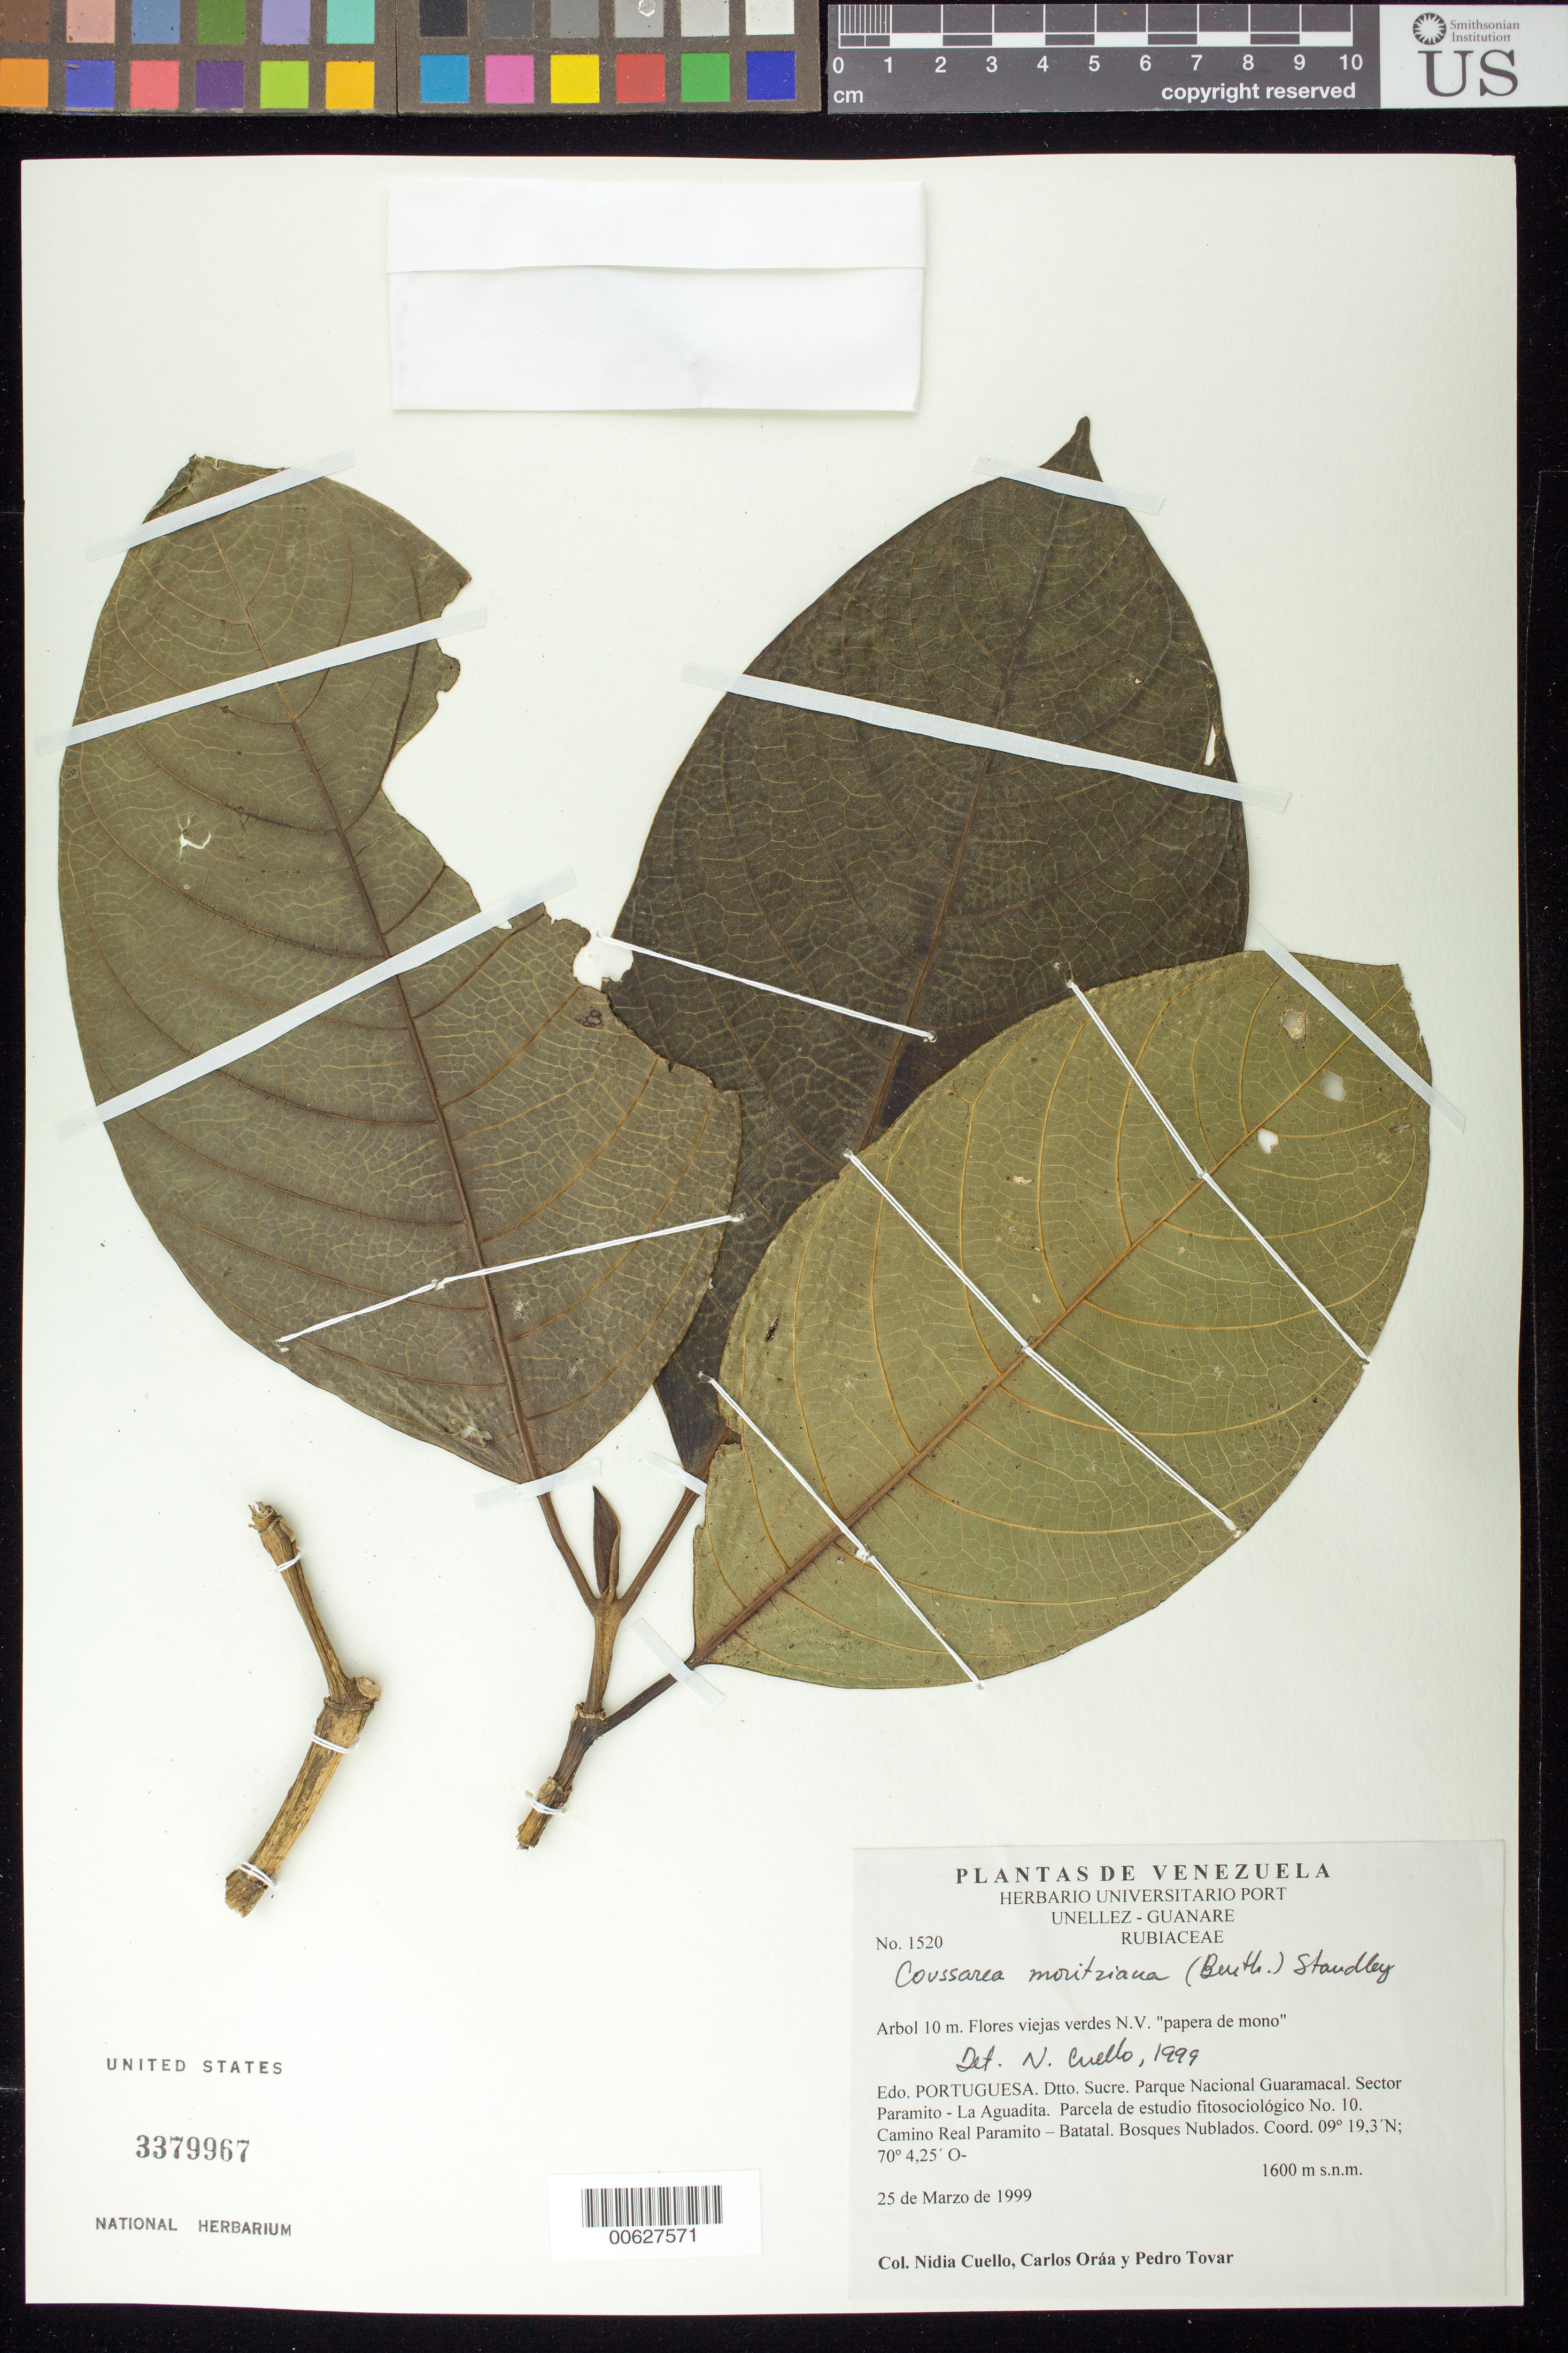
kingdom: Plantae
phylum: Tracheophyta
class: Magnoliopsida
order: Gentianales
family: Rubiaceae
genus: Coussarea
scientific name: Coussarea moritziana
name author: (Benth.) Standl.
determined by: Cuello, Nidia L.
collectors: N. L. Cuello, C. Oráa & P. Tovar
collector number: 1520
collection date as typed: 25 Mar 1999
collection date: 1999-03-25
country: Venezuela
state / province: Portuguesa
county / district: Sucre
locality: Parque Nacional Guaramacal. Sector Paramito - La Aguadita. Camino Real Paramito - Batatal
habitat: Bosques nublados.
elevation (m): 1600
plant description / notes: Common name: Papera de mono; PORT, US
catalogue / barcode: US 3379967